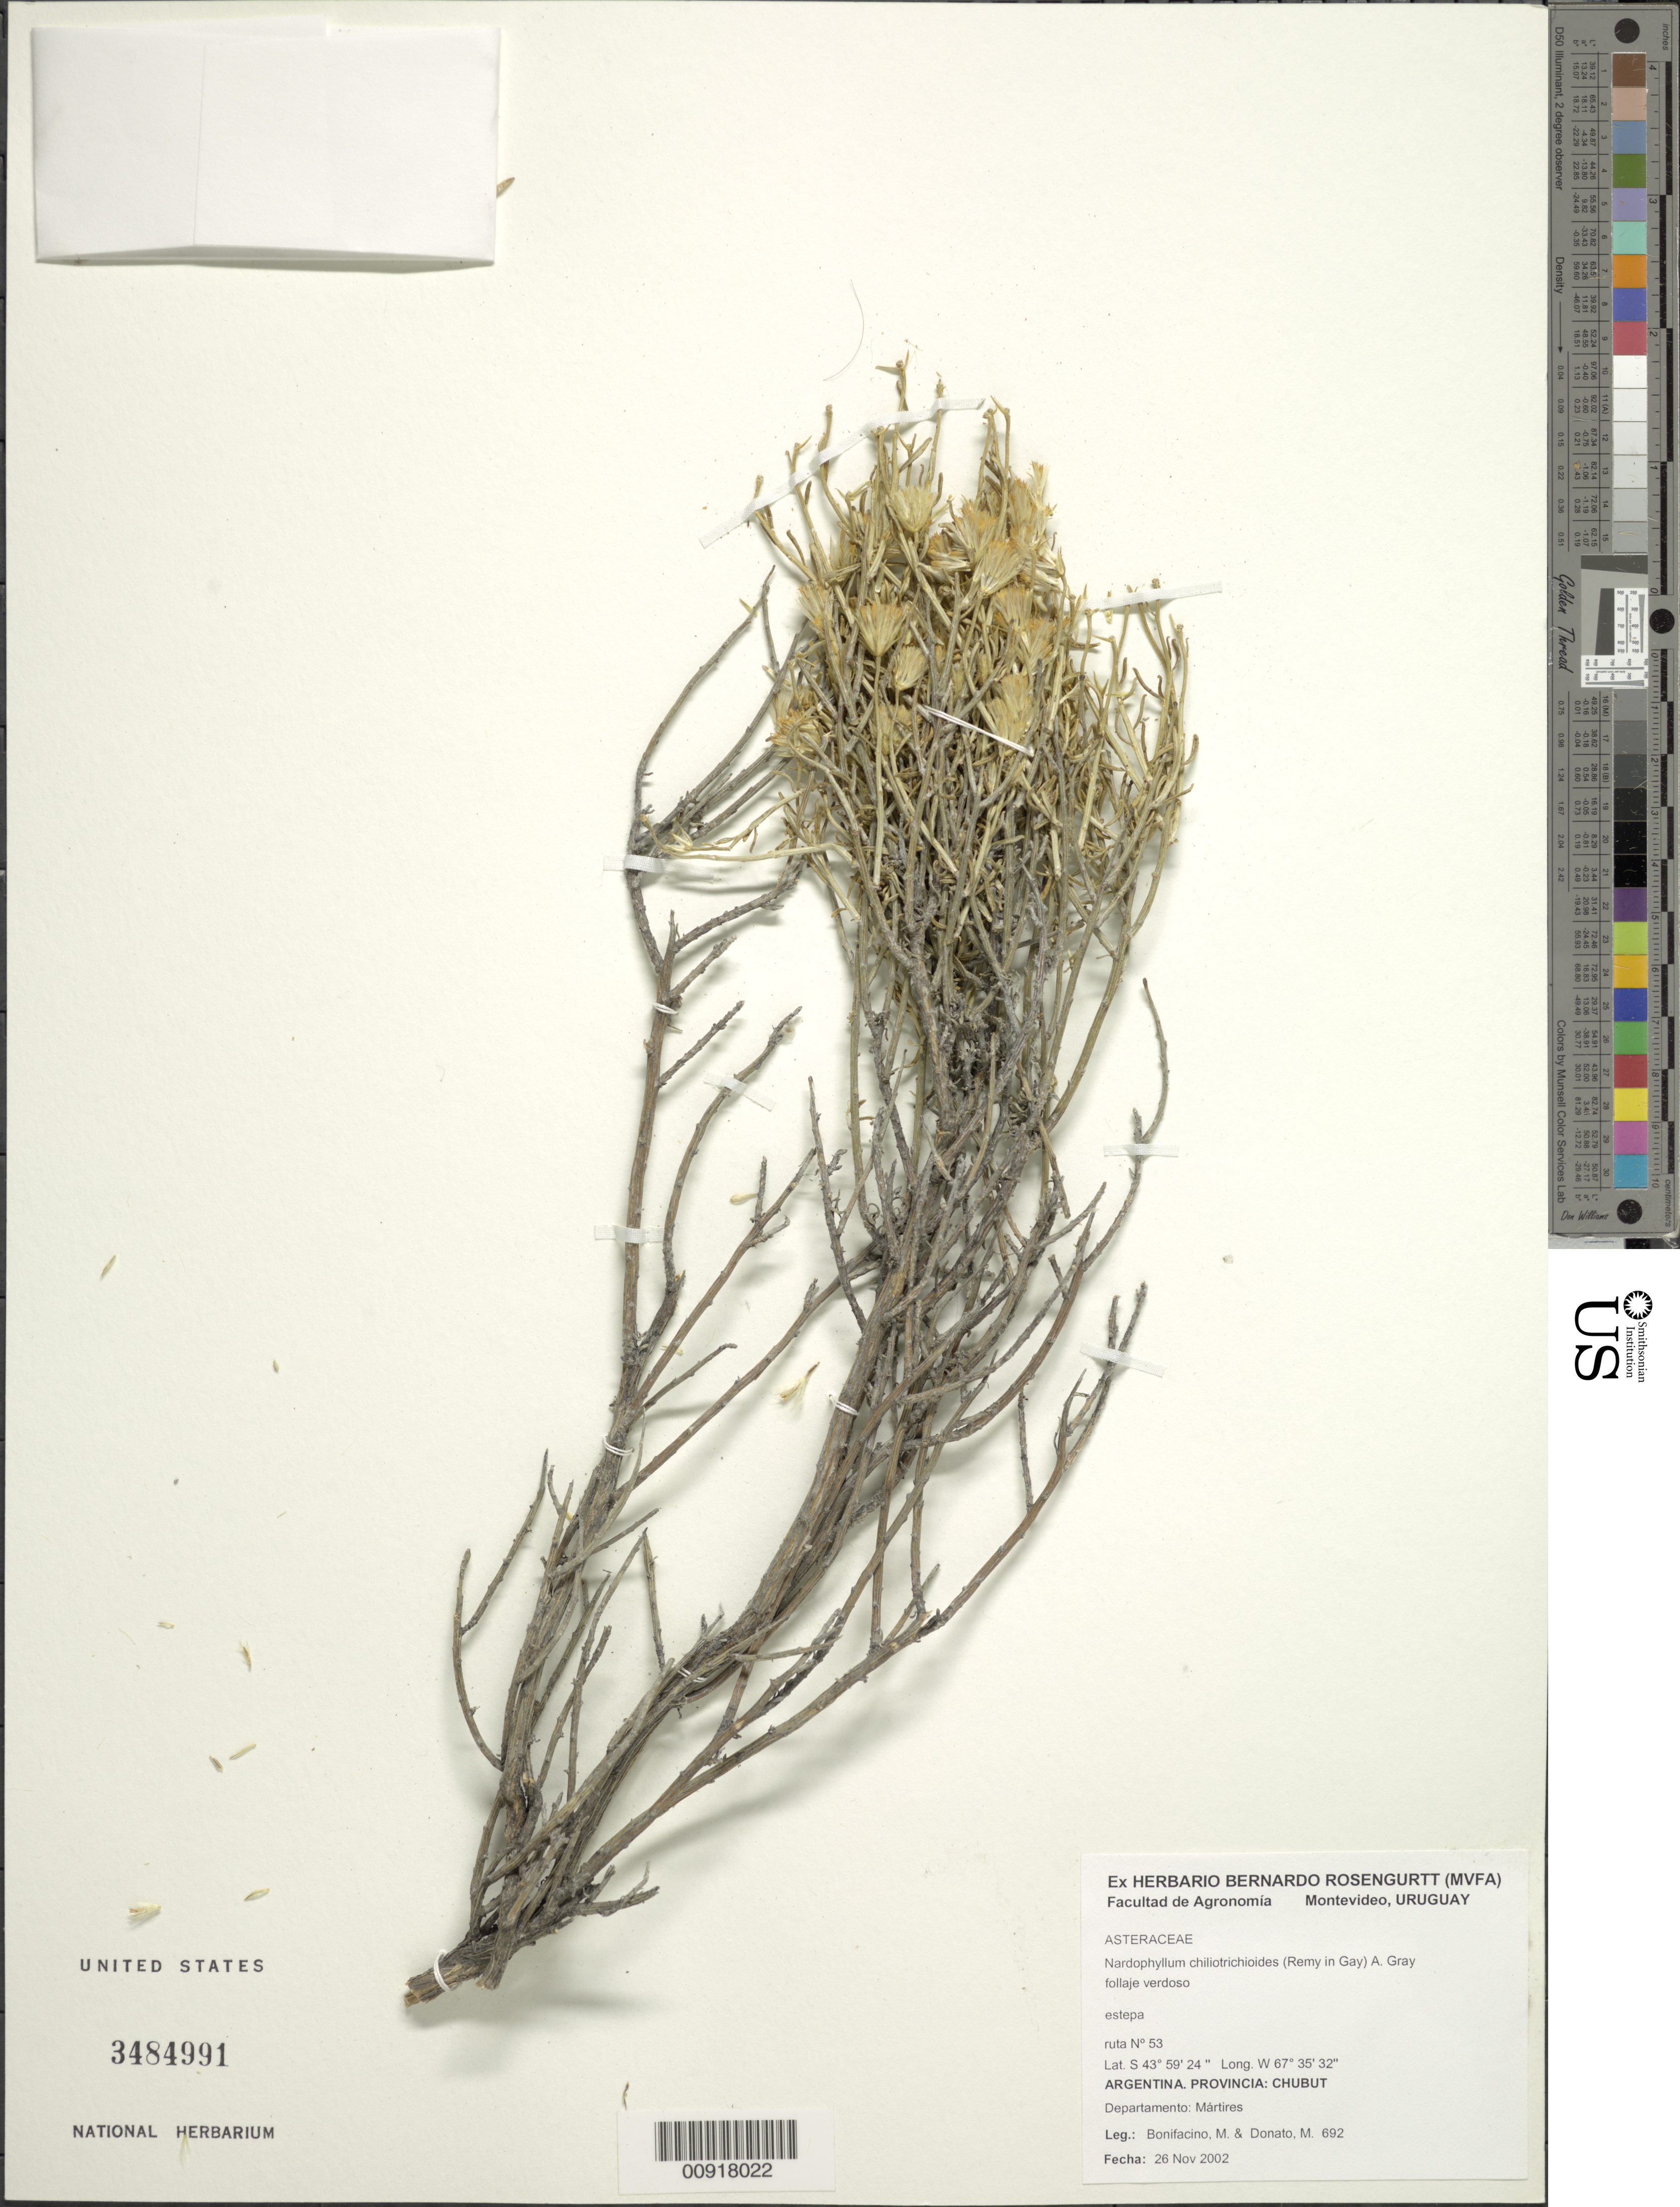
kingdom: Plantae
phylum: Tracheophyta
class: Magnoliopsida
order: Asterales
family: Asteraceae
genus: Ocyroe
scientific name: Ocyroe armata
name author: (Wedd.) Bonif.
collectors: M. Bonifacino & M. Donato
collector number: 0692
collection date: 2002-11-26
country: Argentina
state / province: Chubut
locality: Dpto. Mártires, Ruta No. 53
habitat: Estepa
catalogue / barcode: US 3484991